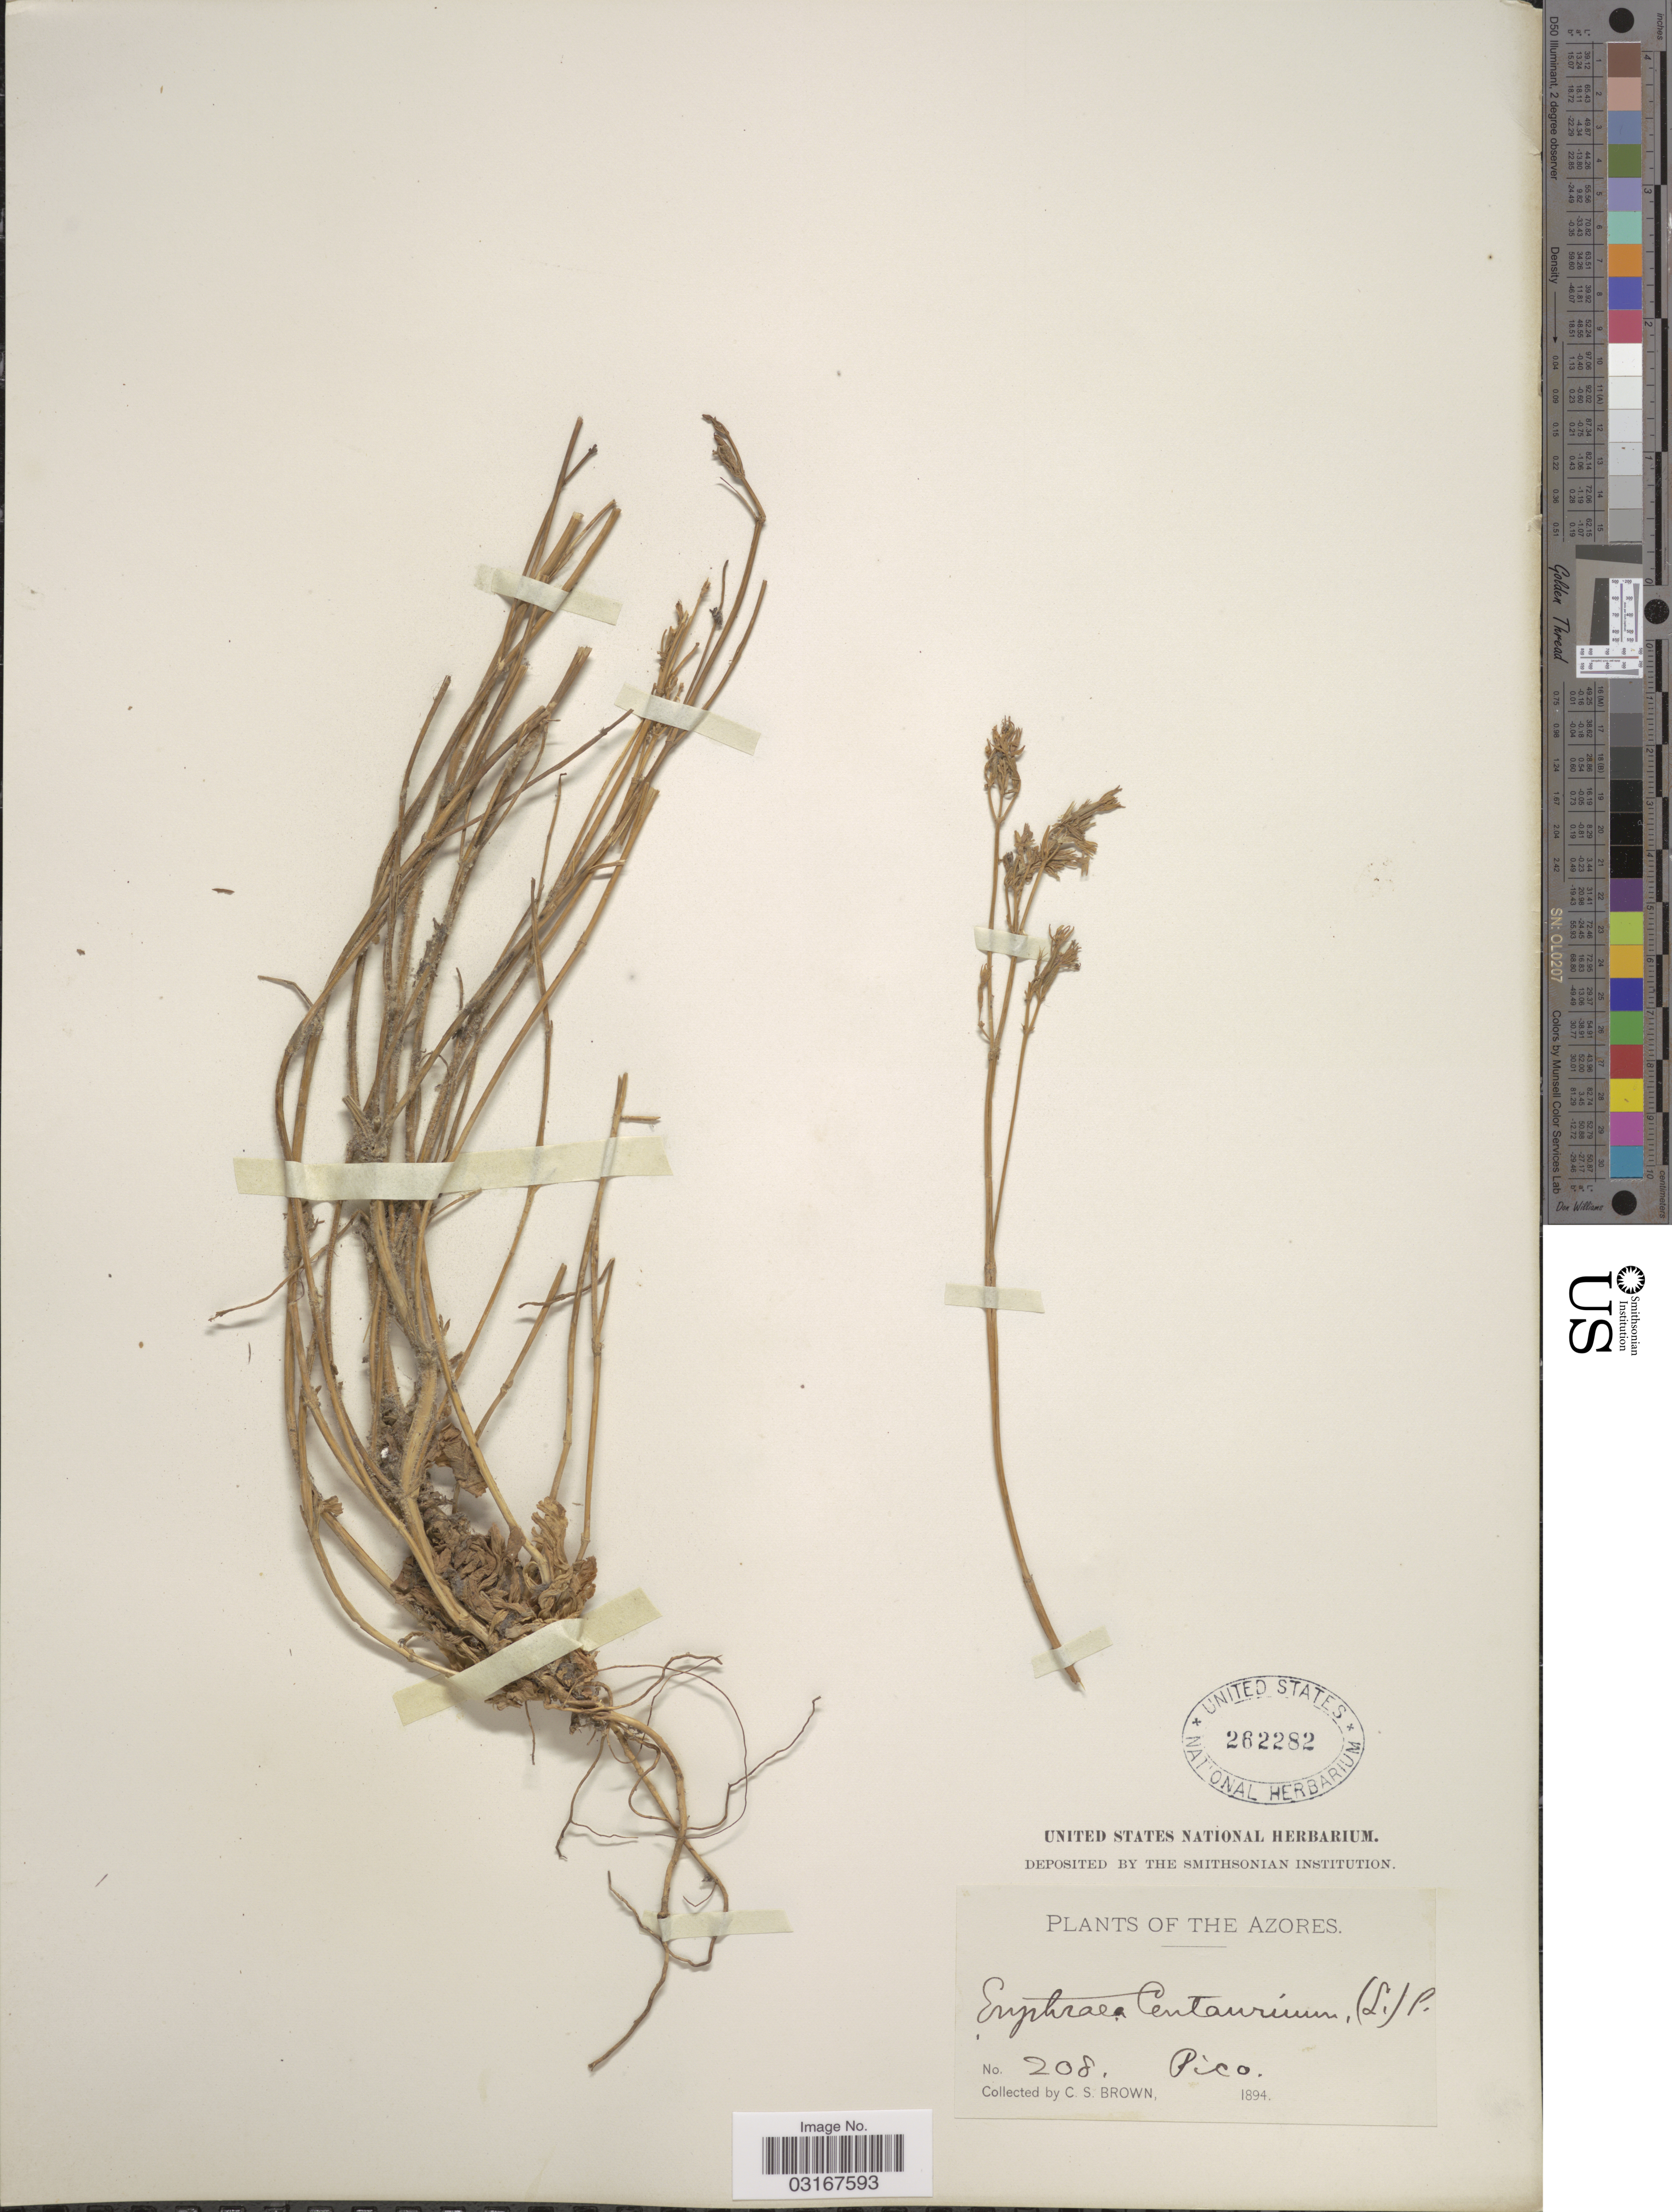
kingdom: Plantae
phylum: Tracheophyta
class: Magnoliopsida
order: Gentianales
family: Gentianaceae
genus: Erythraea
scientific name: Erythraea centaurium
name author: (L.) Borkh.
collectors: C. S. Brown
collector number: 208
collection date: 1894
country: Portugal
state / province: Azores (Aut. Reg.)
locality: The Azores. Pico.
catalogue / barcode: US 262282